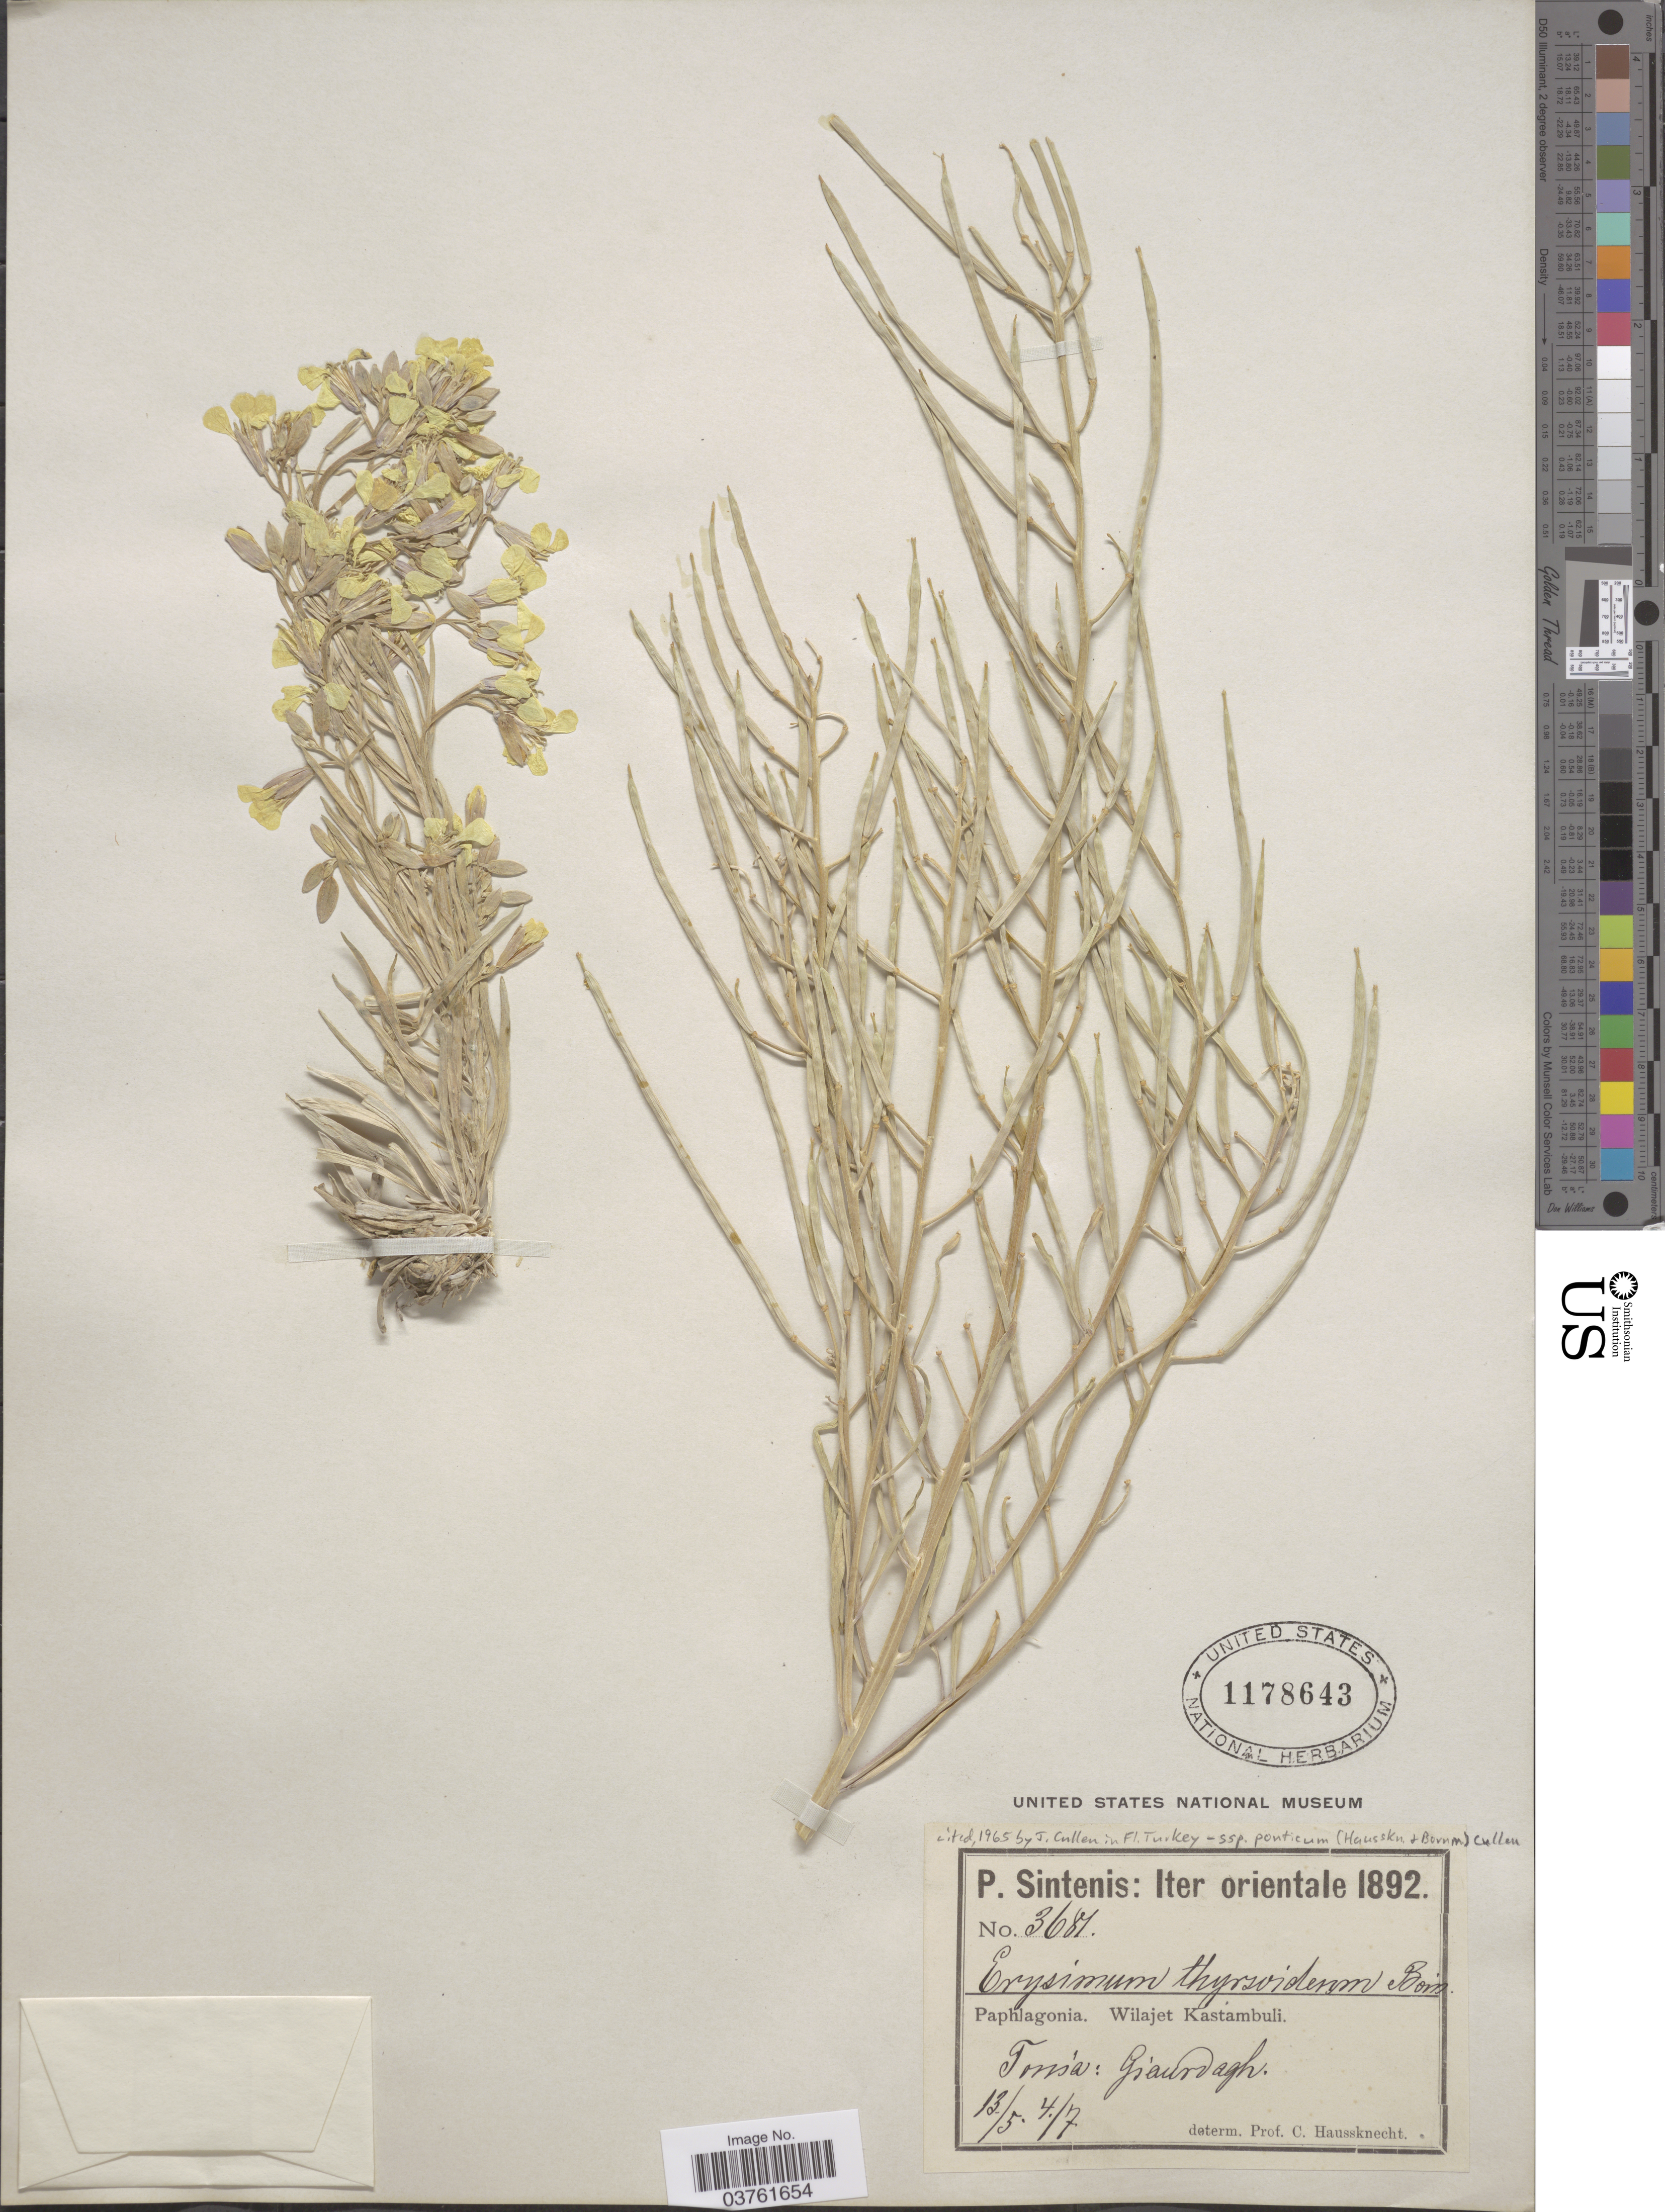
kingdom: Plantae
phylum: Tracheophyta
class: Magnoliopsida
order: Brassicales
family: Brassicaceae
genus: Erysimum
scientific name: Erysimum thyrsoideum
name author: Boiss.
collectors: P. Sintenis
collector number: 3687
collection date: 1892-05-13/1892-07-04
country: Turkey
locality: Iter orientale. Paphlagonia. Wilajet Kastambuli. Torrisa: Giaurdagh.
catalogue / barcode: US 1178643